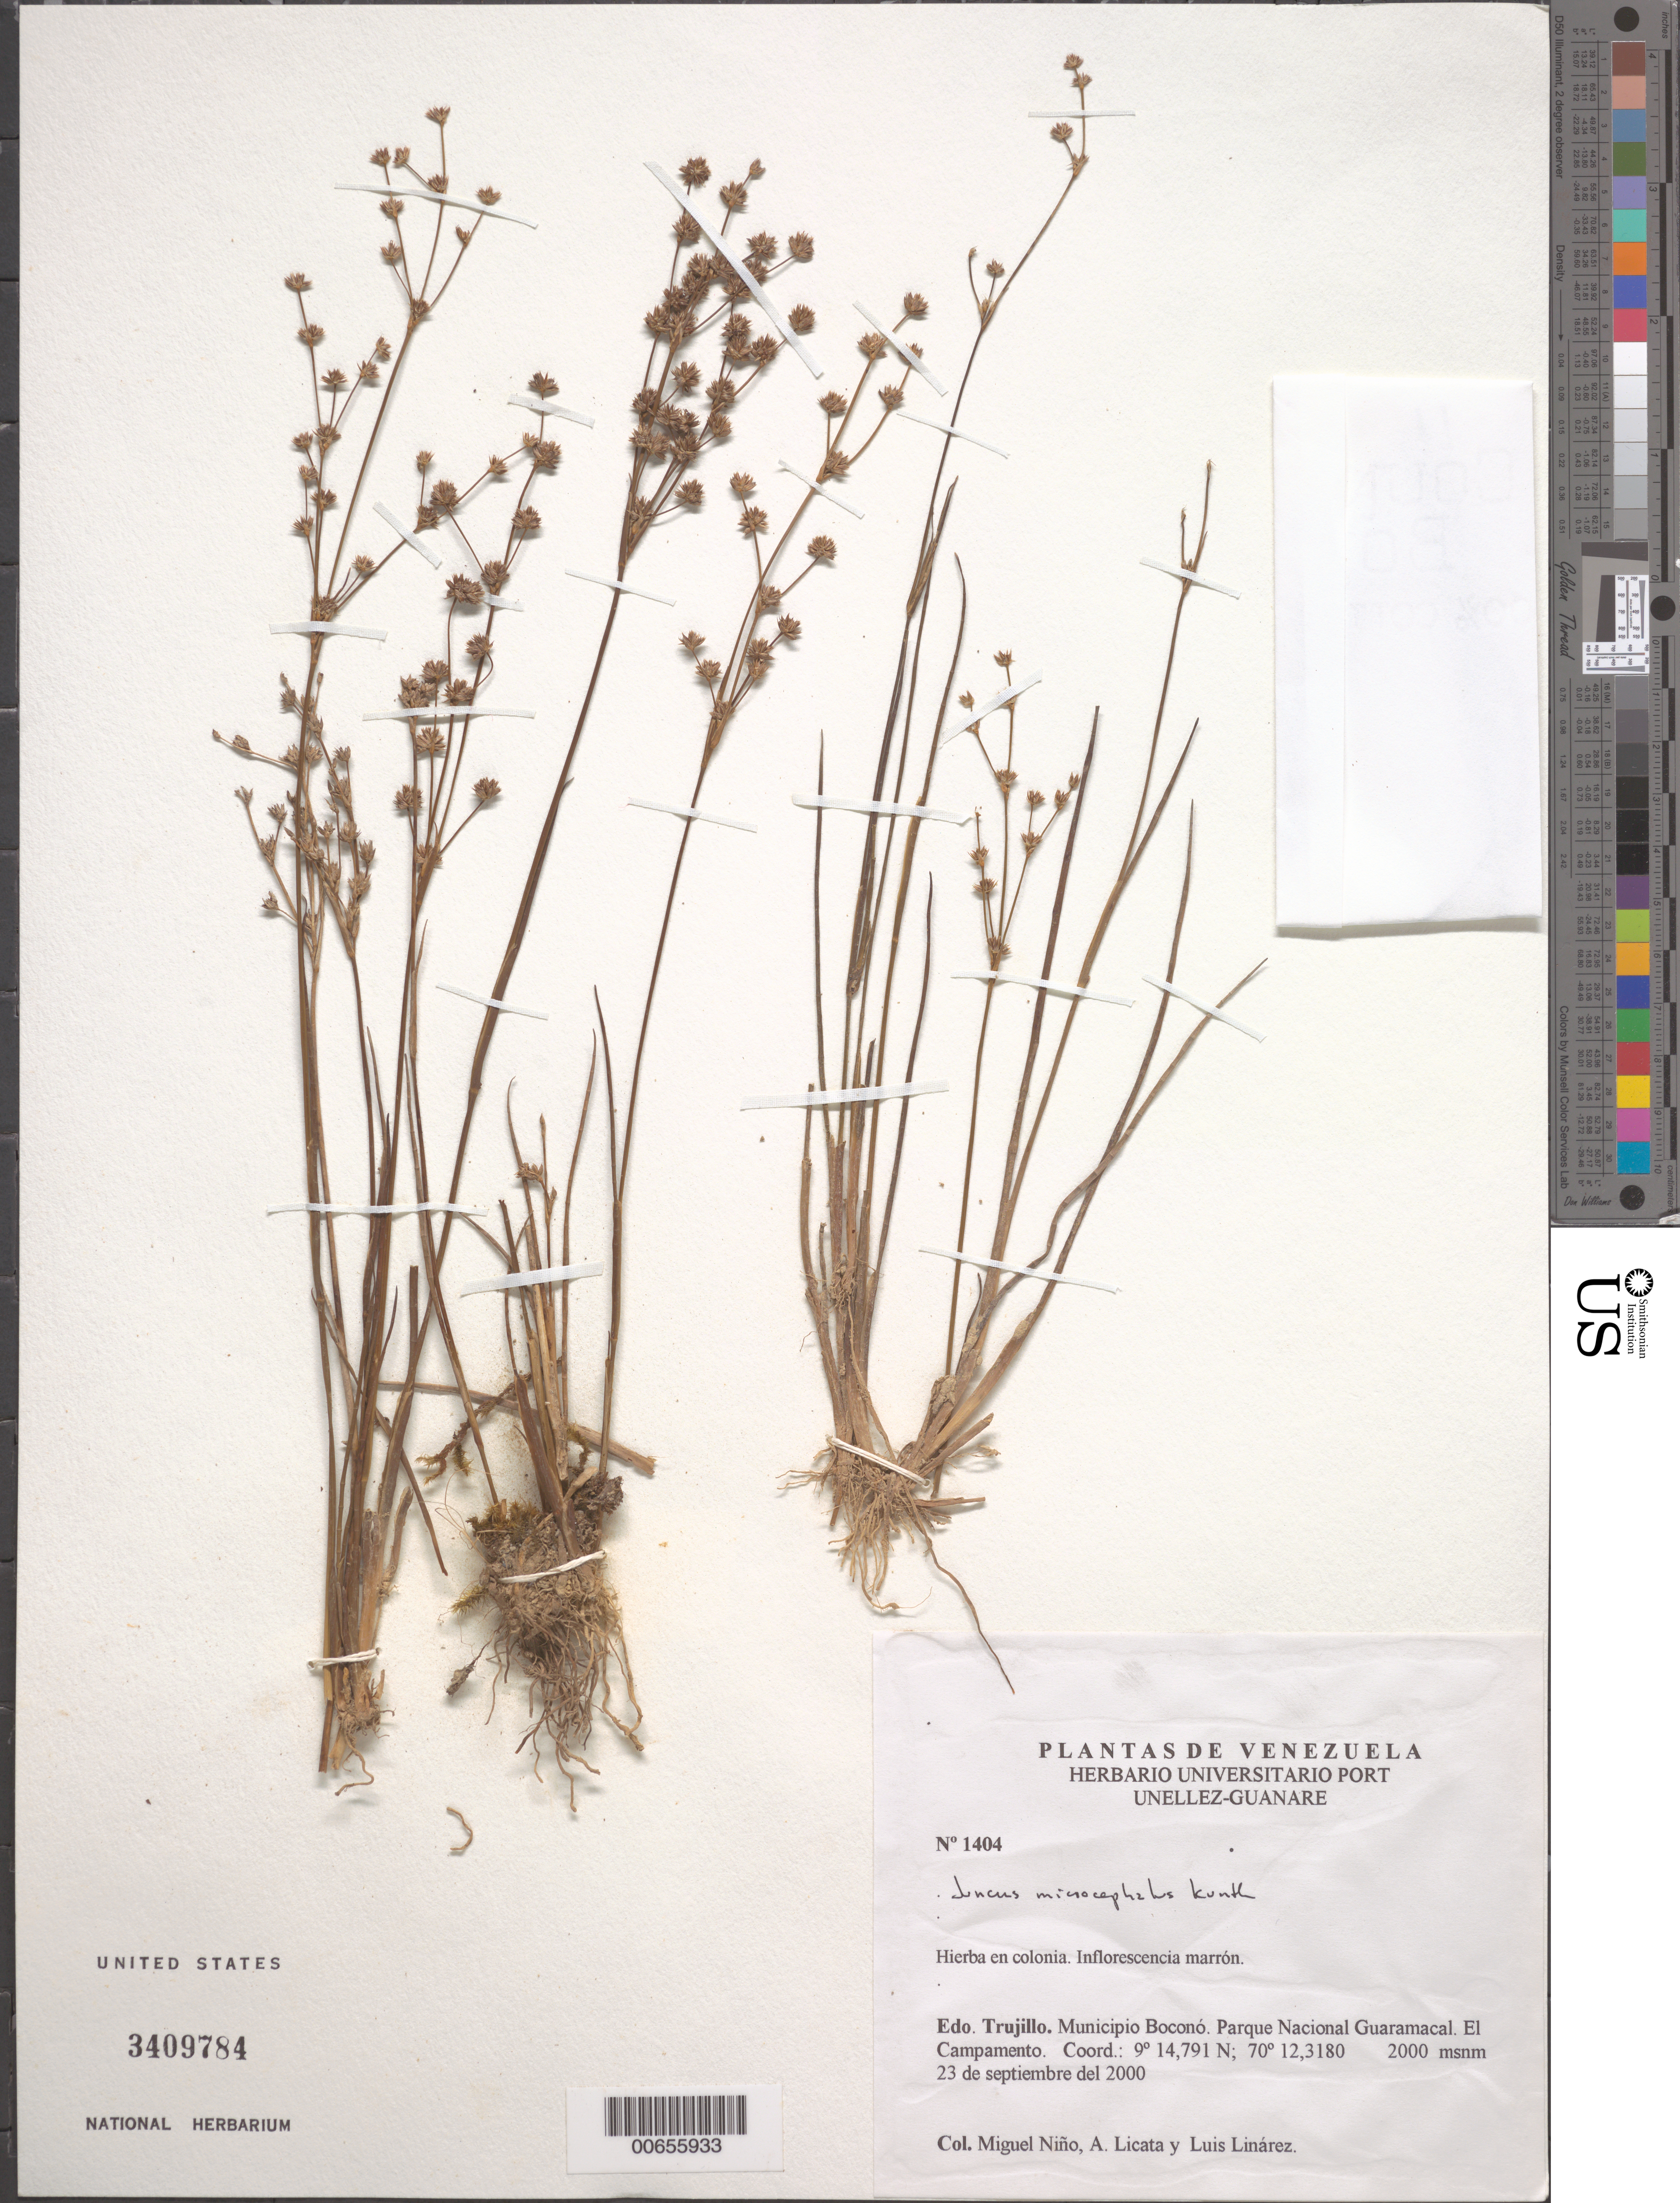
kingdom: Plantae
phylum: Tracheophyta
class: Liliopsida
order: Poales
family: Juncaceae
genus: Juncus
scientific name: Juncus microcephalus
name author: Kunth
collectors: S. M. Niño, A. Licata & L. Linárez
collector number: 1404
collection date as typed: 23 Sep 2000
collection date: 2000-09-23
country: Venezuela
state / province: Trujillo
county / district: Boconó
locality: Parque Nacional Guaramacal, El Campamento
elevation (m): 2000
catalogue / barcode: US 3409784